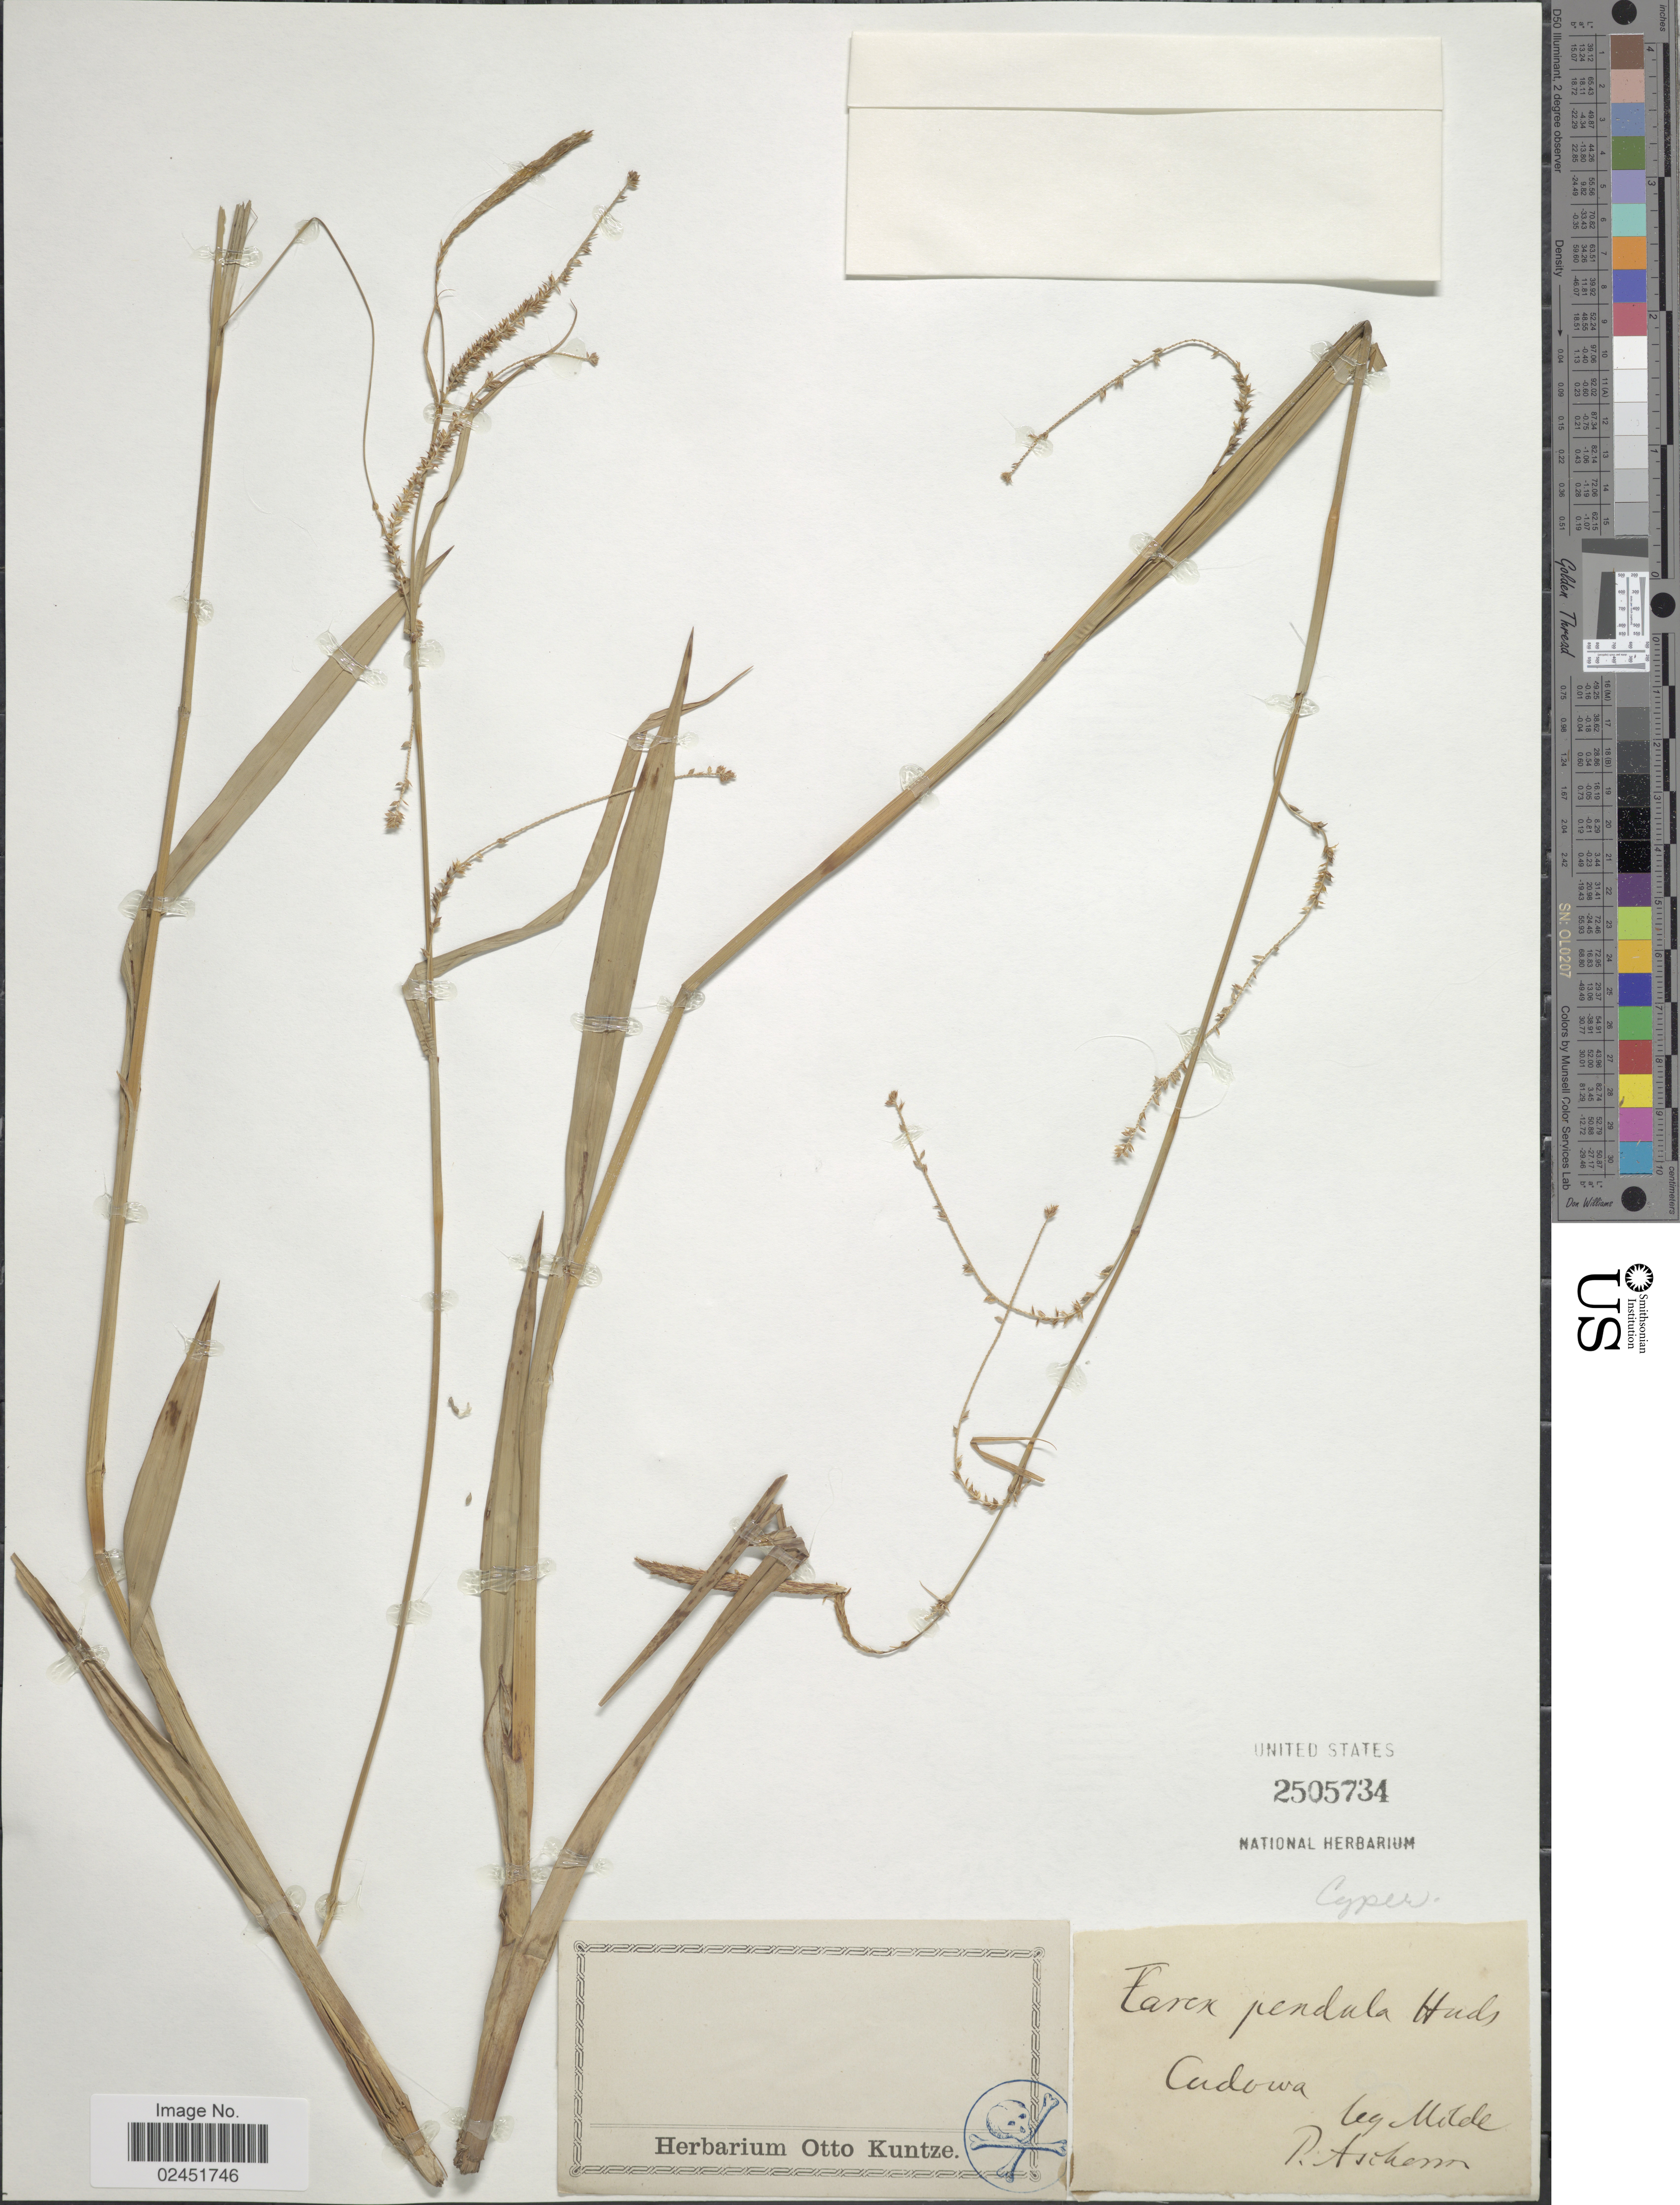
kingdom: Plantae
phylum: Tracheophyta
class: Liliopsida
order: Poales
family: Cyperaceae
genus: Carex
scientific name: Carex pendula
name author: Huds.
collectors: Milde & P. Aschem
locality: Cudowa.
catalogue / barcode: US 2505734